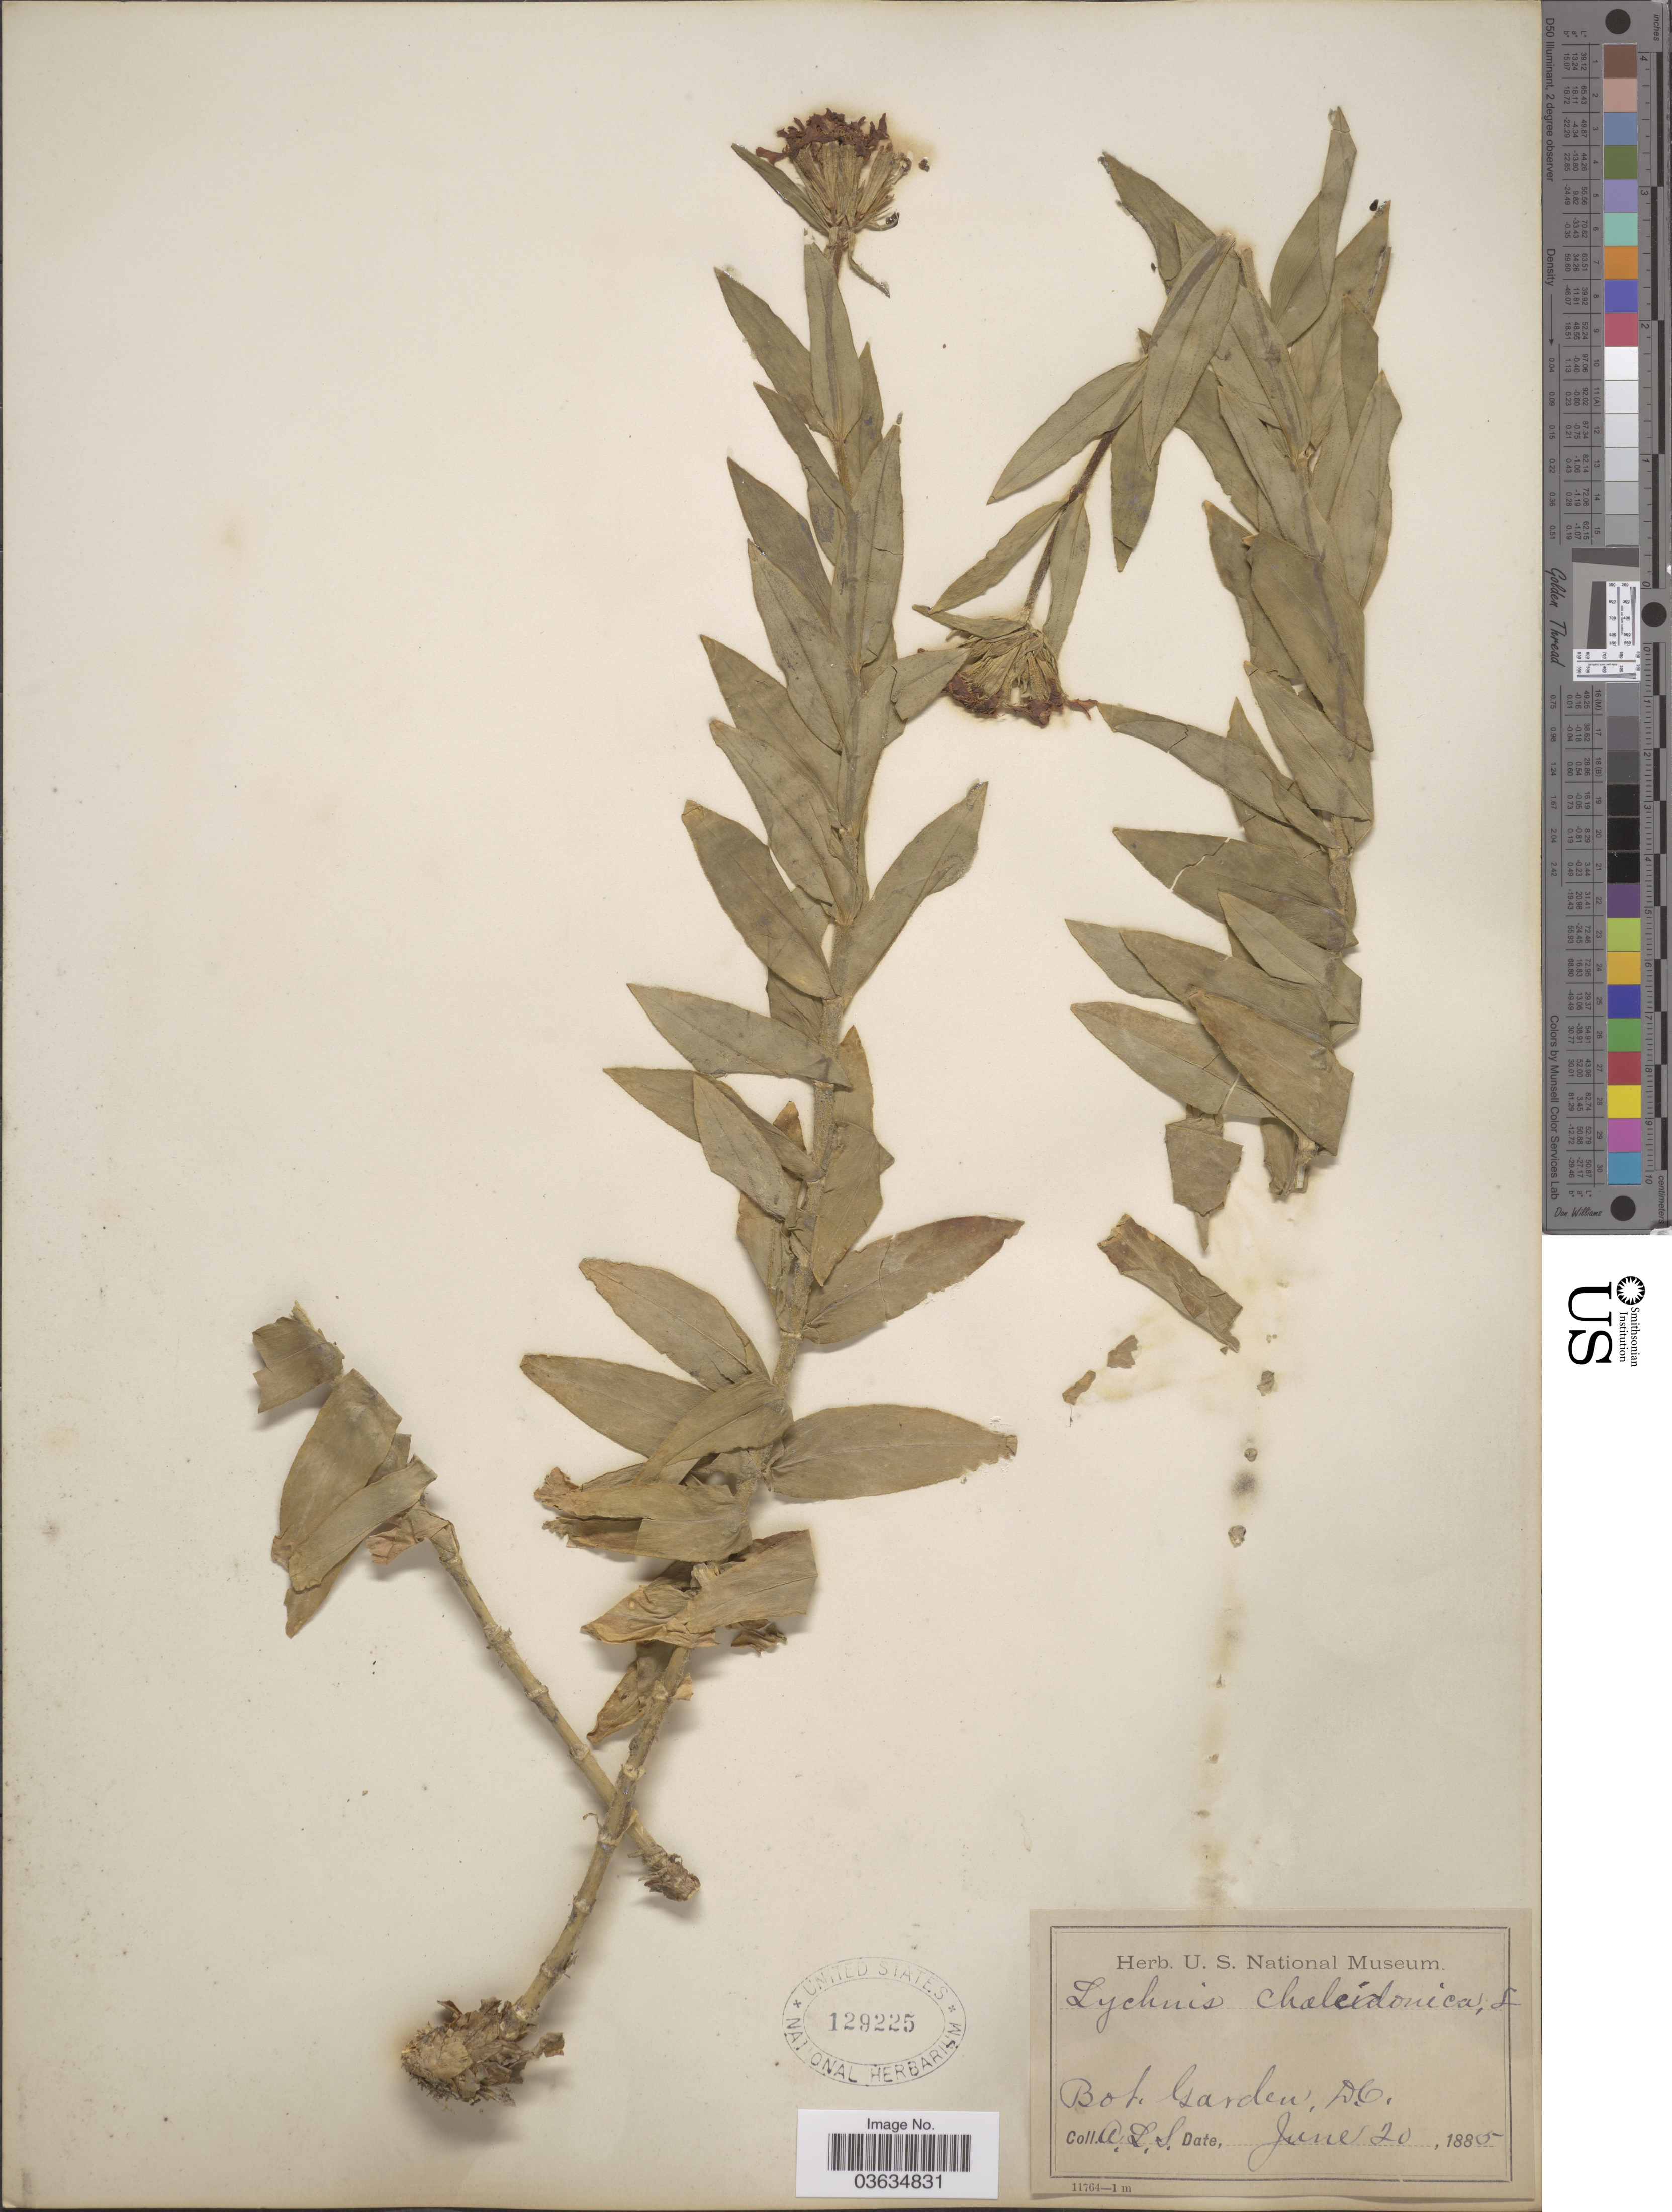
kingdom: Plantae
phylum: Tracheophyta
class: Magnoliopsida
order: Caryophyllales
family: Caryophyllaceae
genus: Silene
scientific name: Silene chalcedonica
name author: (L.) E.H.L. Krause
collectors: A. L. S.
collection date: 1885-06-20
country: United States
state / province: District of Columbia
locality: Bot. Garden.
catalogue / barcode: US 129225